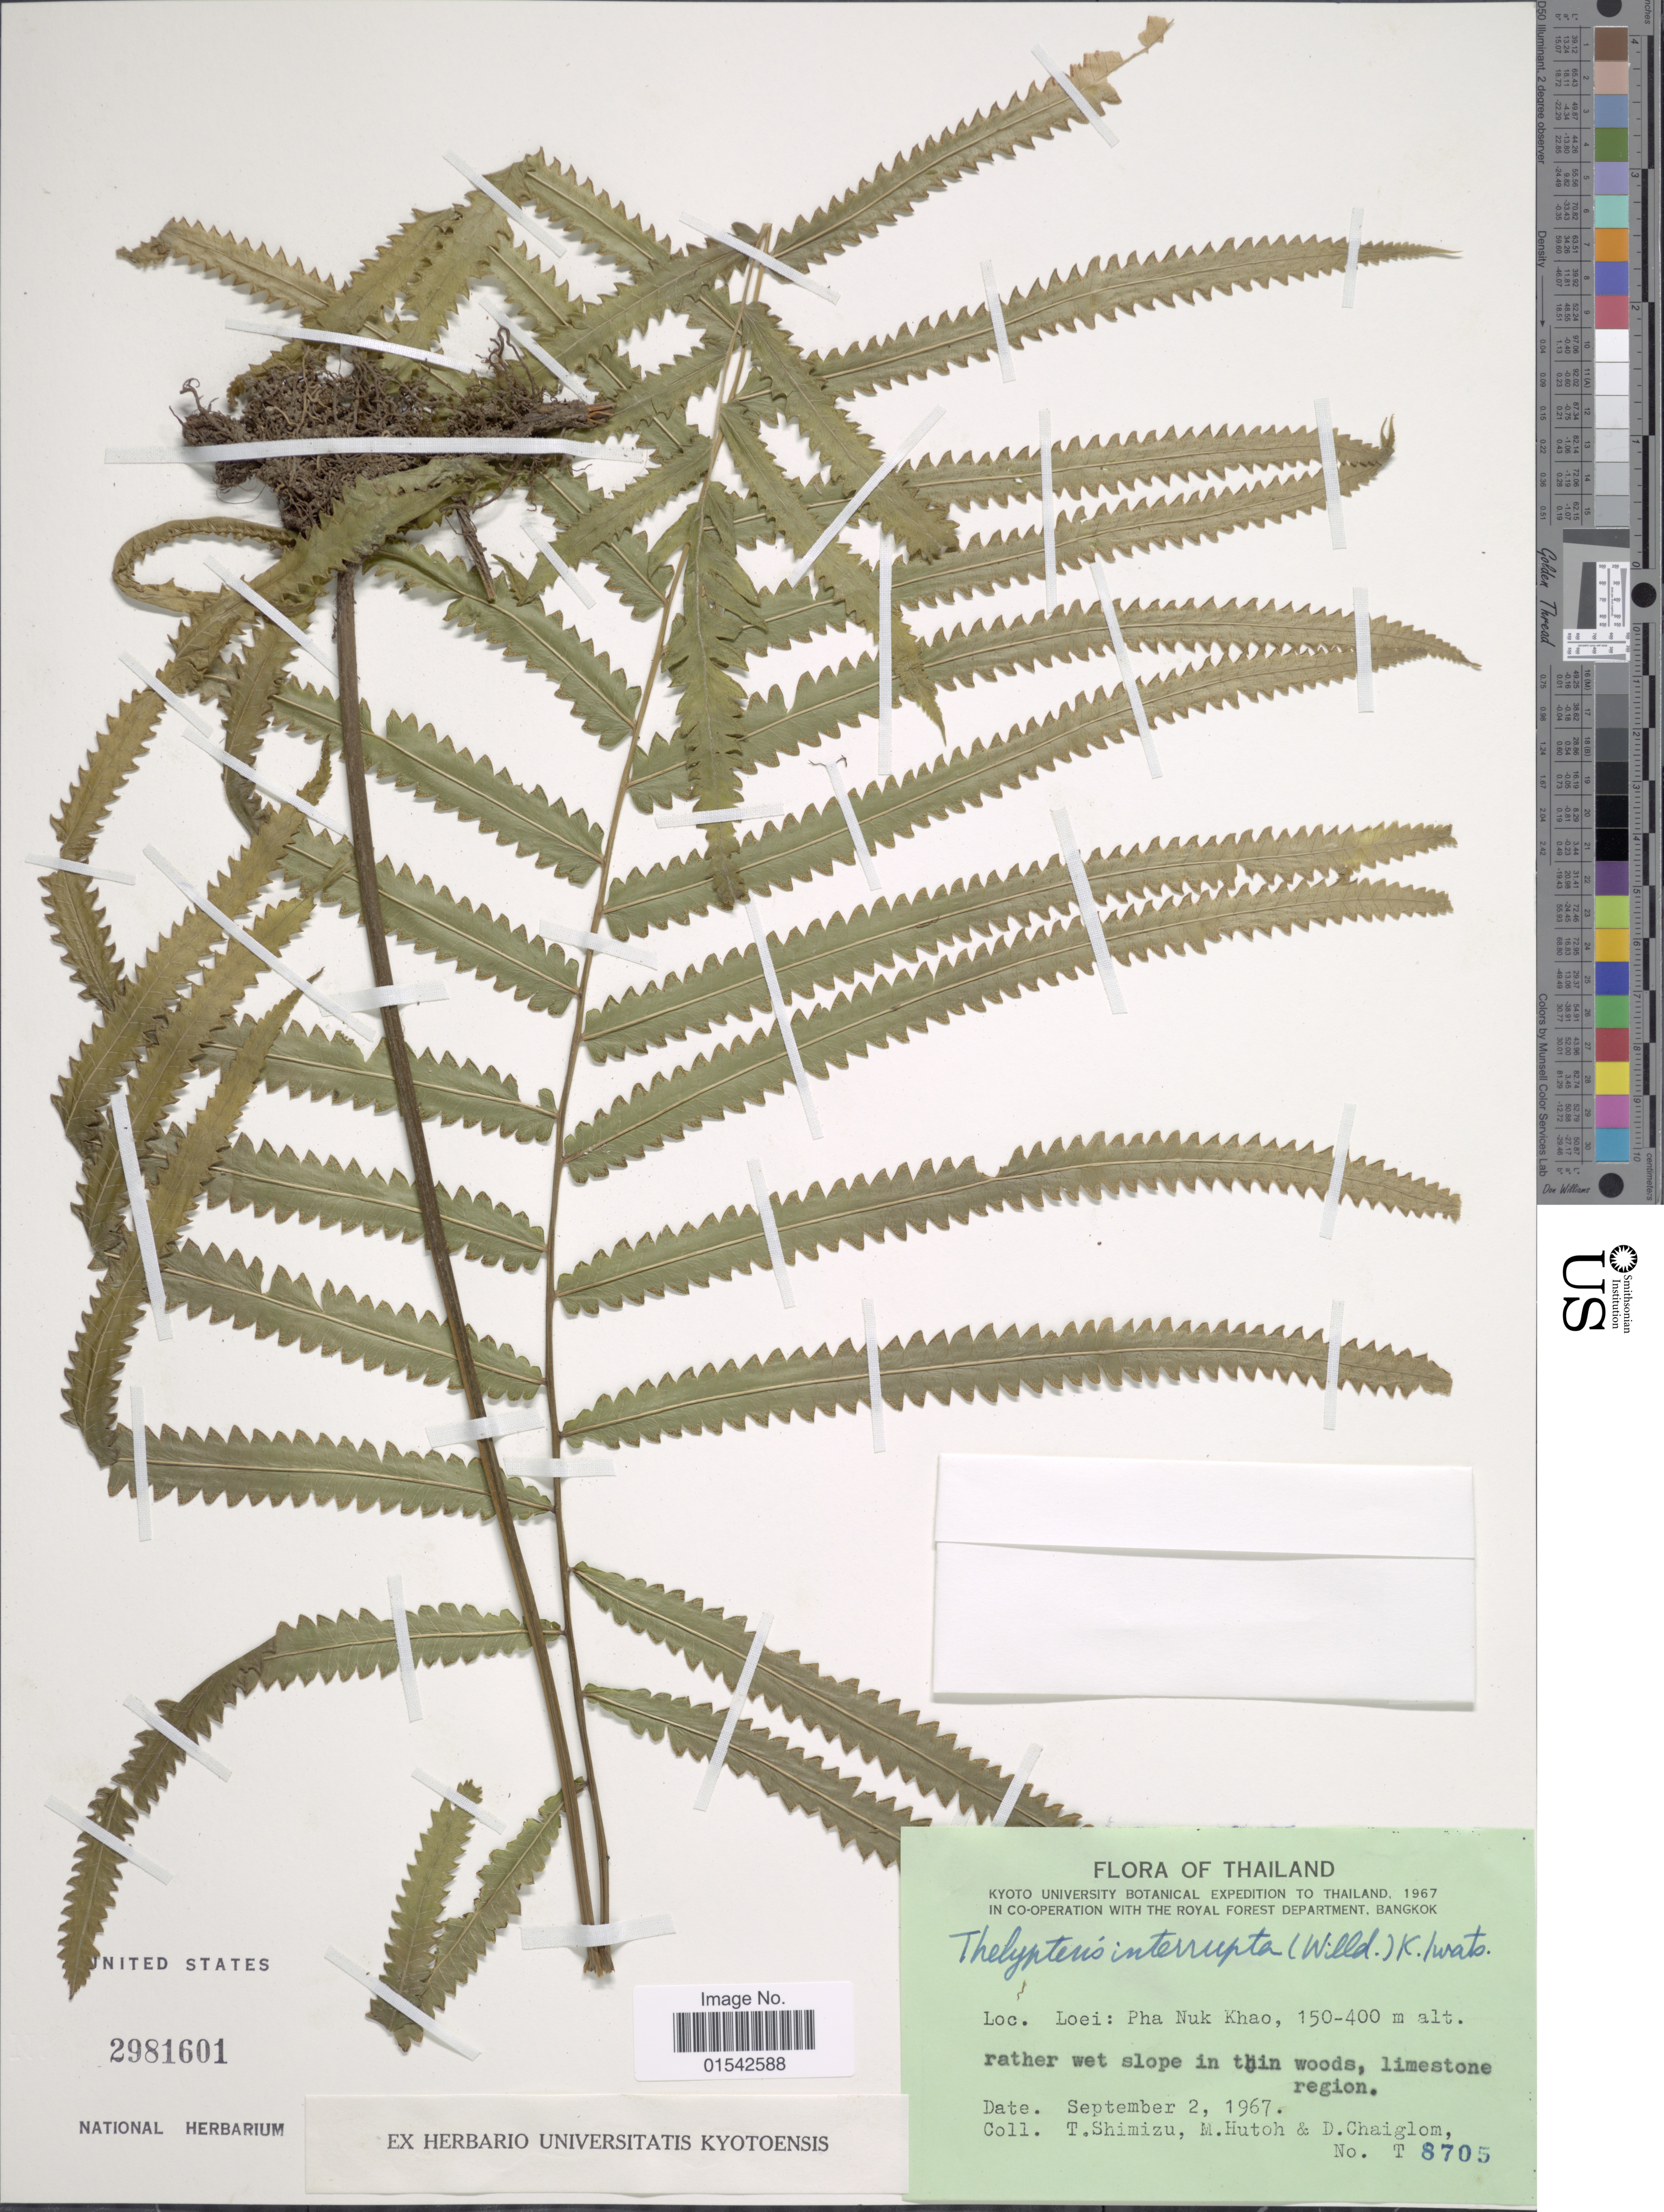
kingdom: Plantae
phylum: Tracheophyta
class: Polypodiopsida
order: Polypodiales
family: Thelypteridaceae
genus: Cyclosorus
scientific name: Cyclosorus interruptus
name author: (Willd.) H. Itô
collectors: T. Shimizu, M. Hutoh & D. Chaiglom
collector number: T8705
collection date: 1967-09-02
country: Thailand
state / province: Loei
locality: Pha Nuk Khao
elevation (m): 150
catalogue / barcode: US 2981601